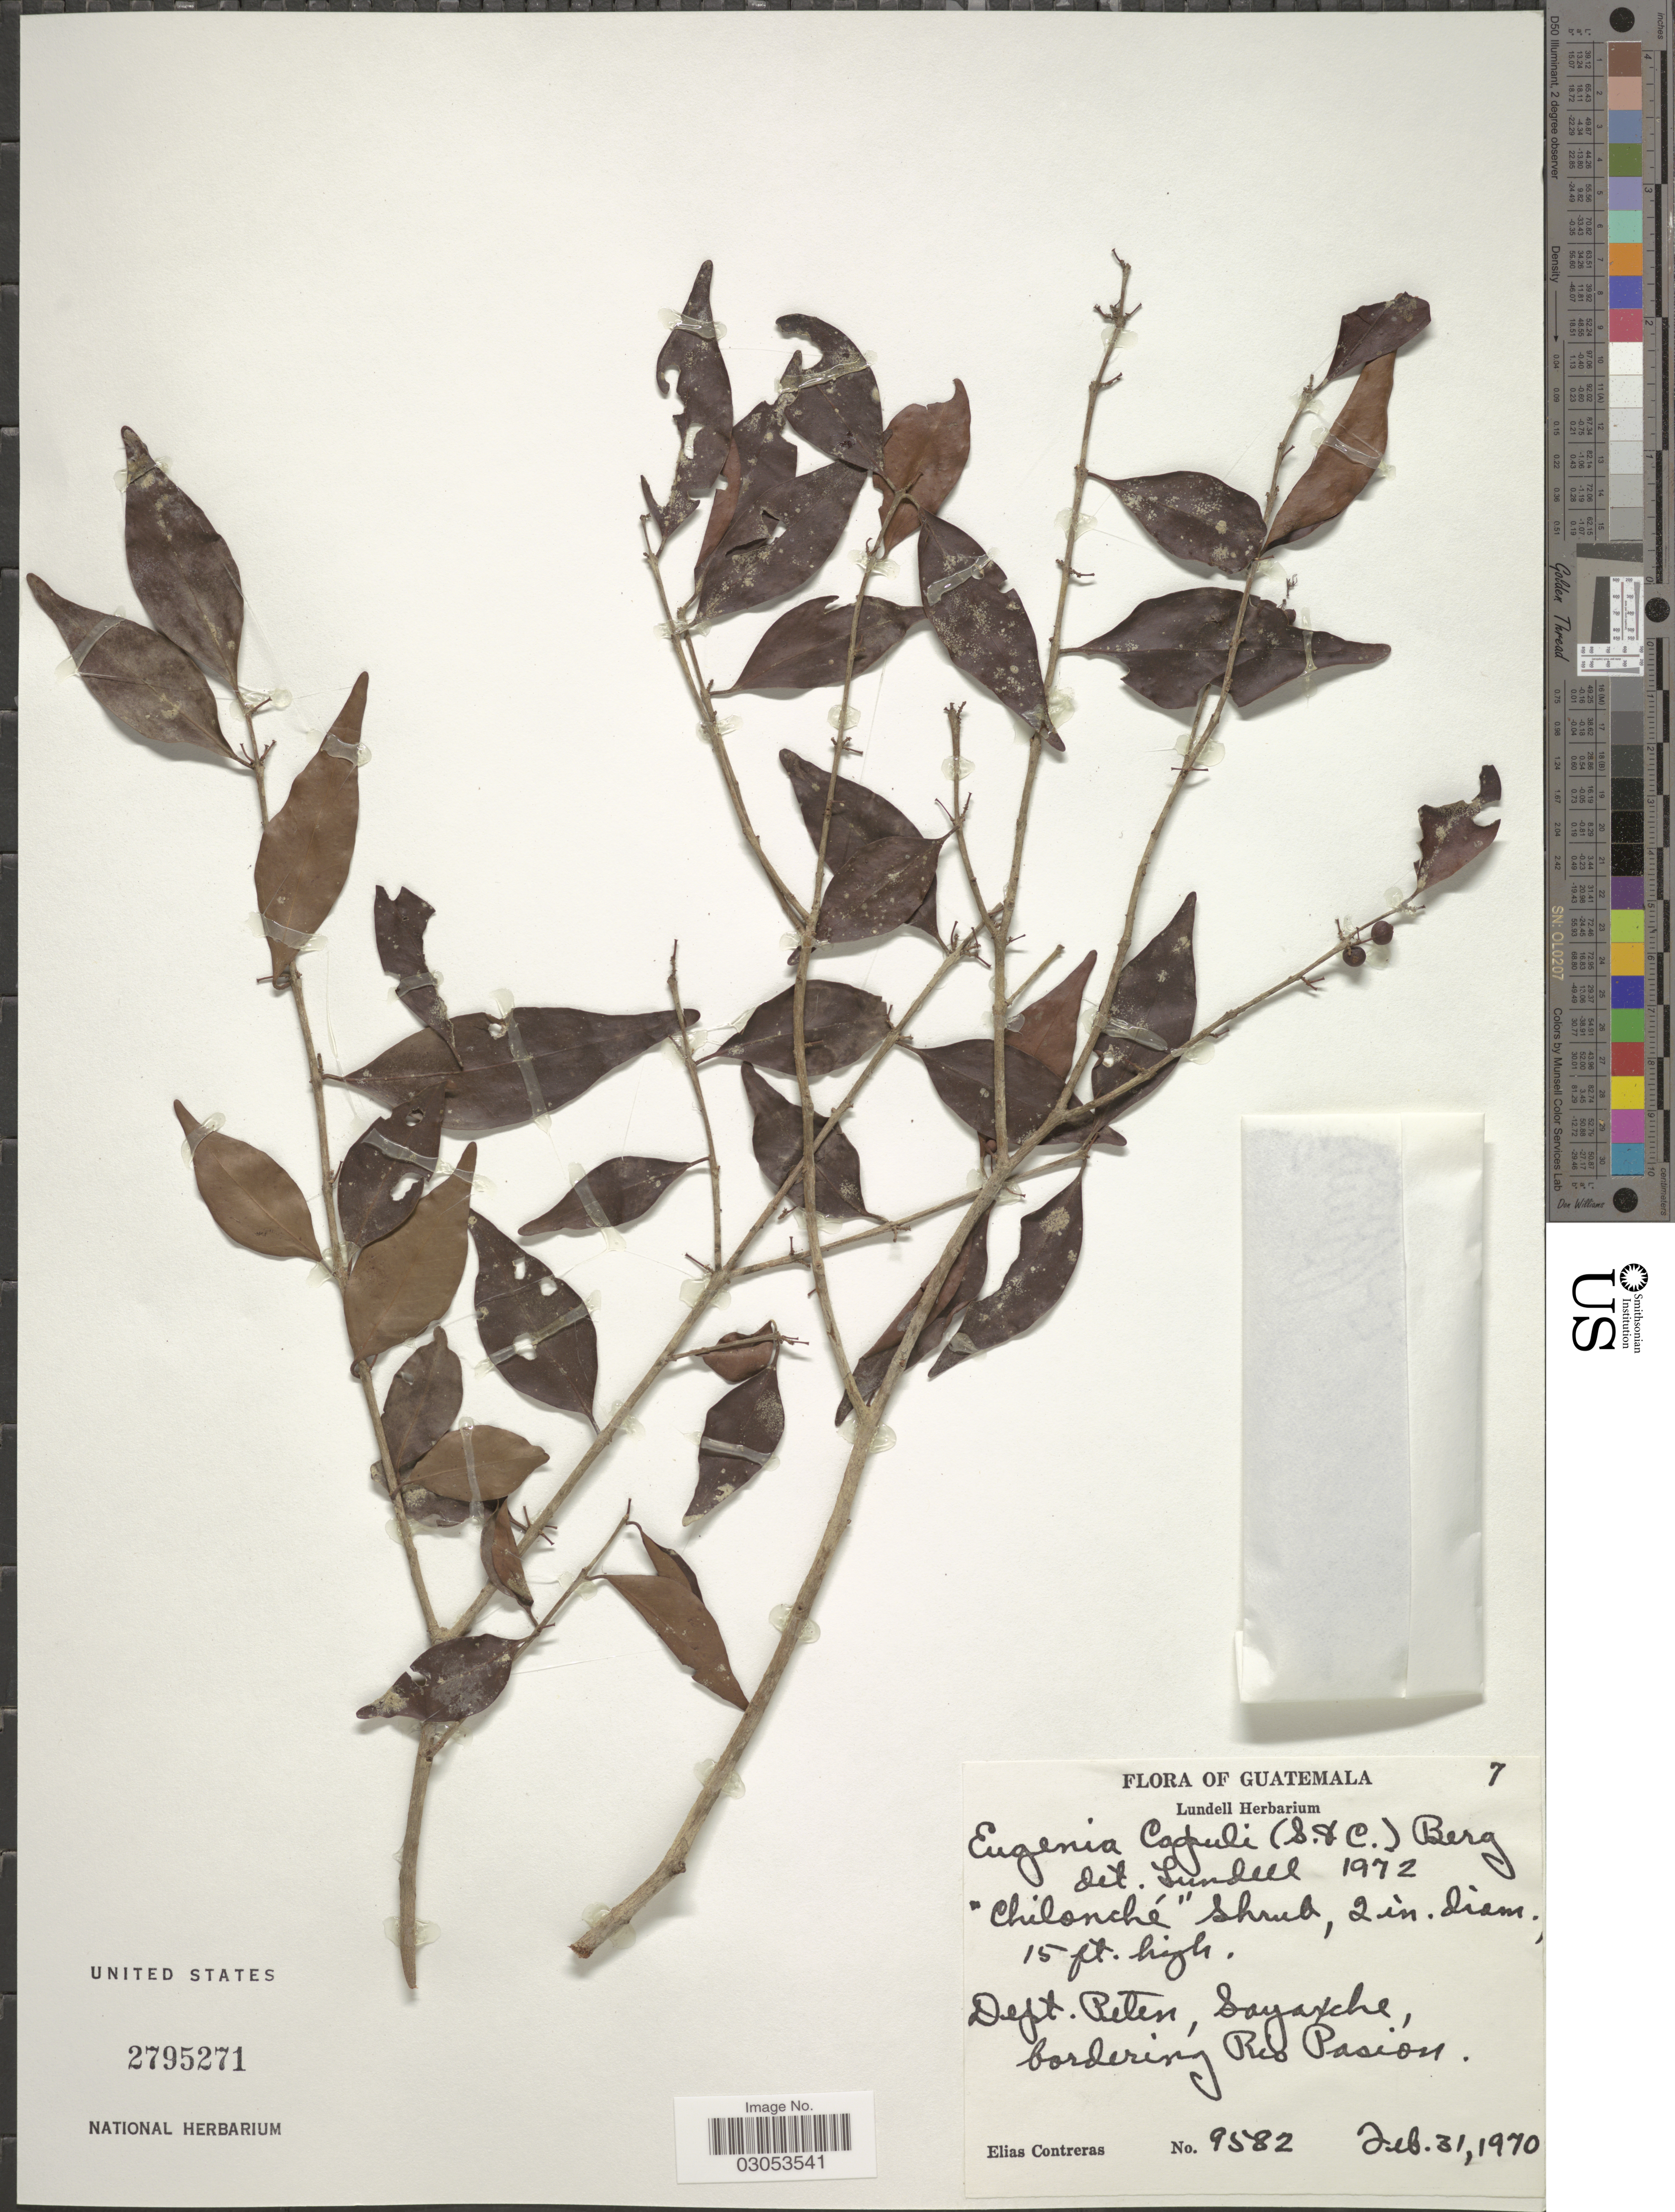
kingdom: Plantae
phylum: Tracheophyta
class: Magnoliopsida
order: Myrtales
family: Myrtaceae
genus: Eugenia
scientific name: Eugenia capuli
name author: (Schltdl. & Cham.) Hook. & Arn.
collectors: E. Contreras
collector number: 9582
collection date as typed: Feb. 31, 1970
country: Guatemala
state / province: El Petén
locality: Dept. Peten, Sayaxche, bordering Rio Pasion.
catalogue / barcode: US 2795271